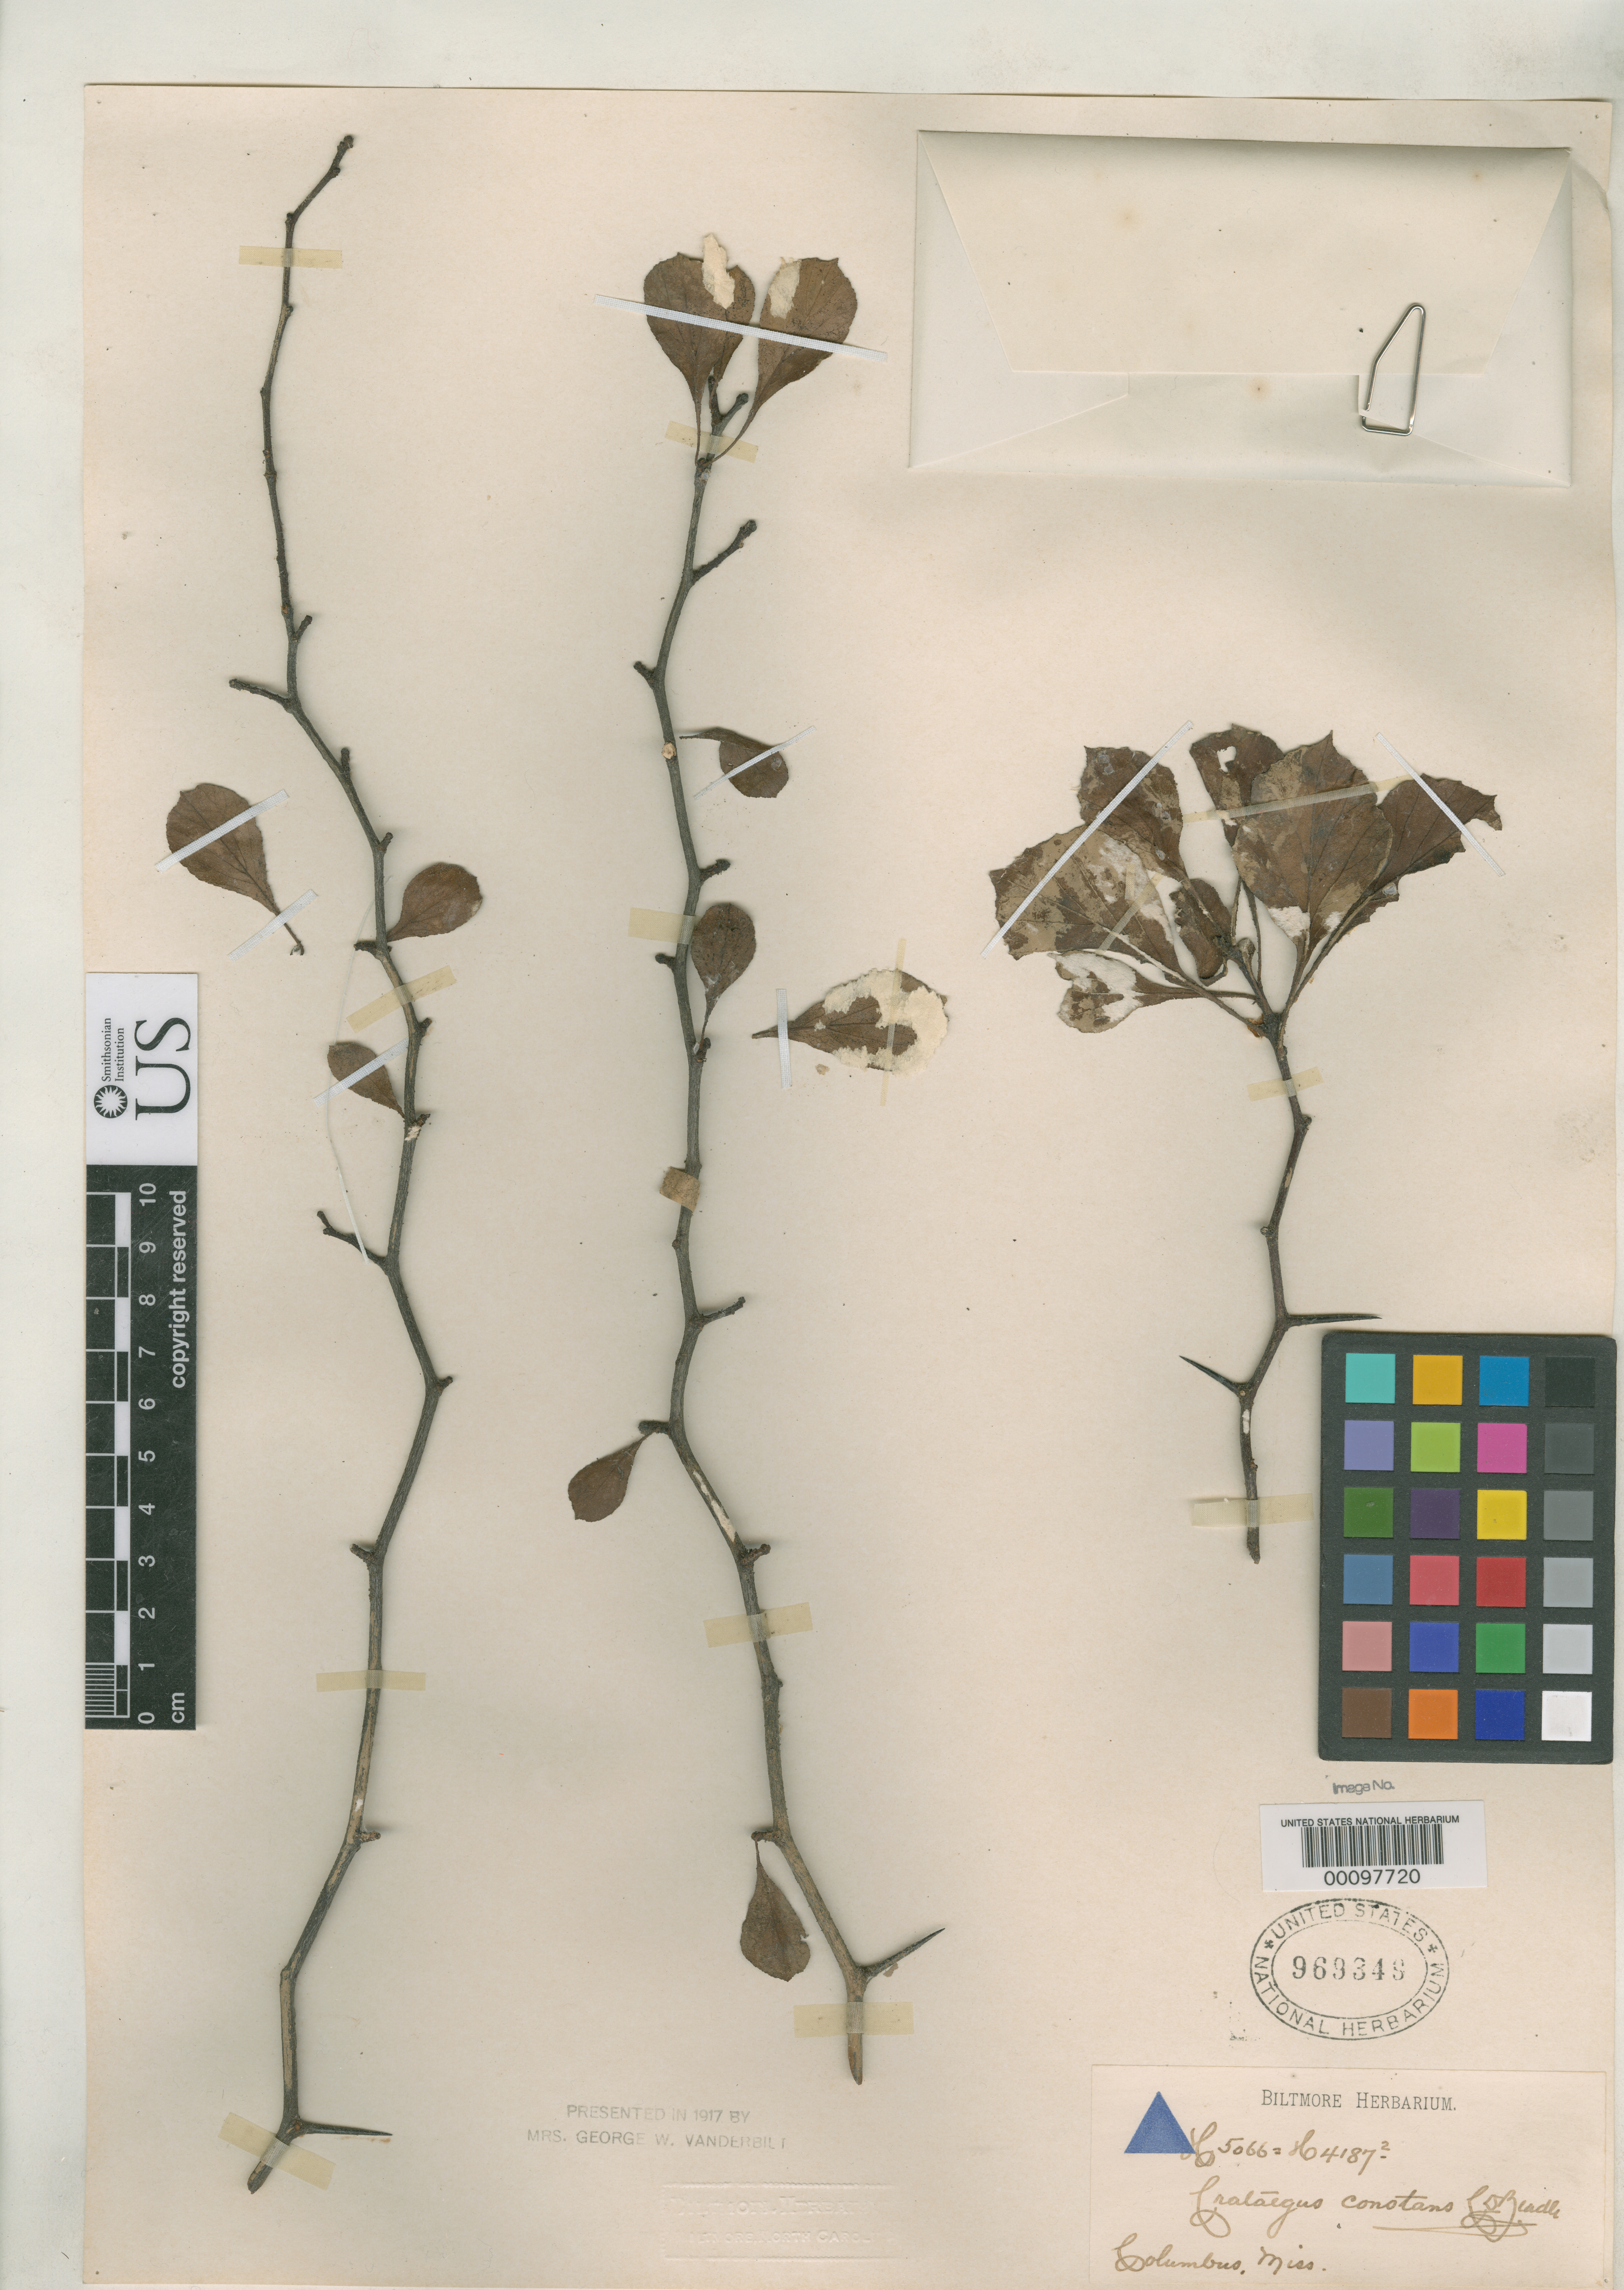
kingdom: Plantae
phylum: Tracheophyta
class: Magnoliopsida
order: Rosales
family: Rosaceae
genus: Crataegus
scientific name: Crataegus constans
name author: Beadle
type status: Syntype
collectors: ex herb. Biltmore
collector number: H 5066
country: United States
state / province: Mississippi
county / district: Lowndes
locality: Columbus.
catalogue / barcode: US 969349